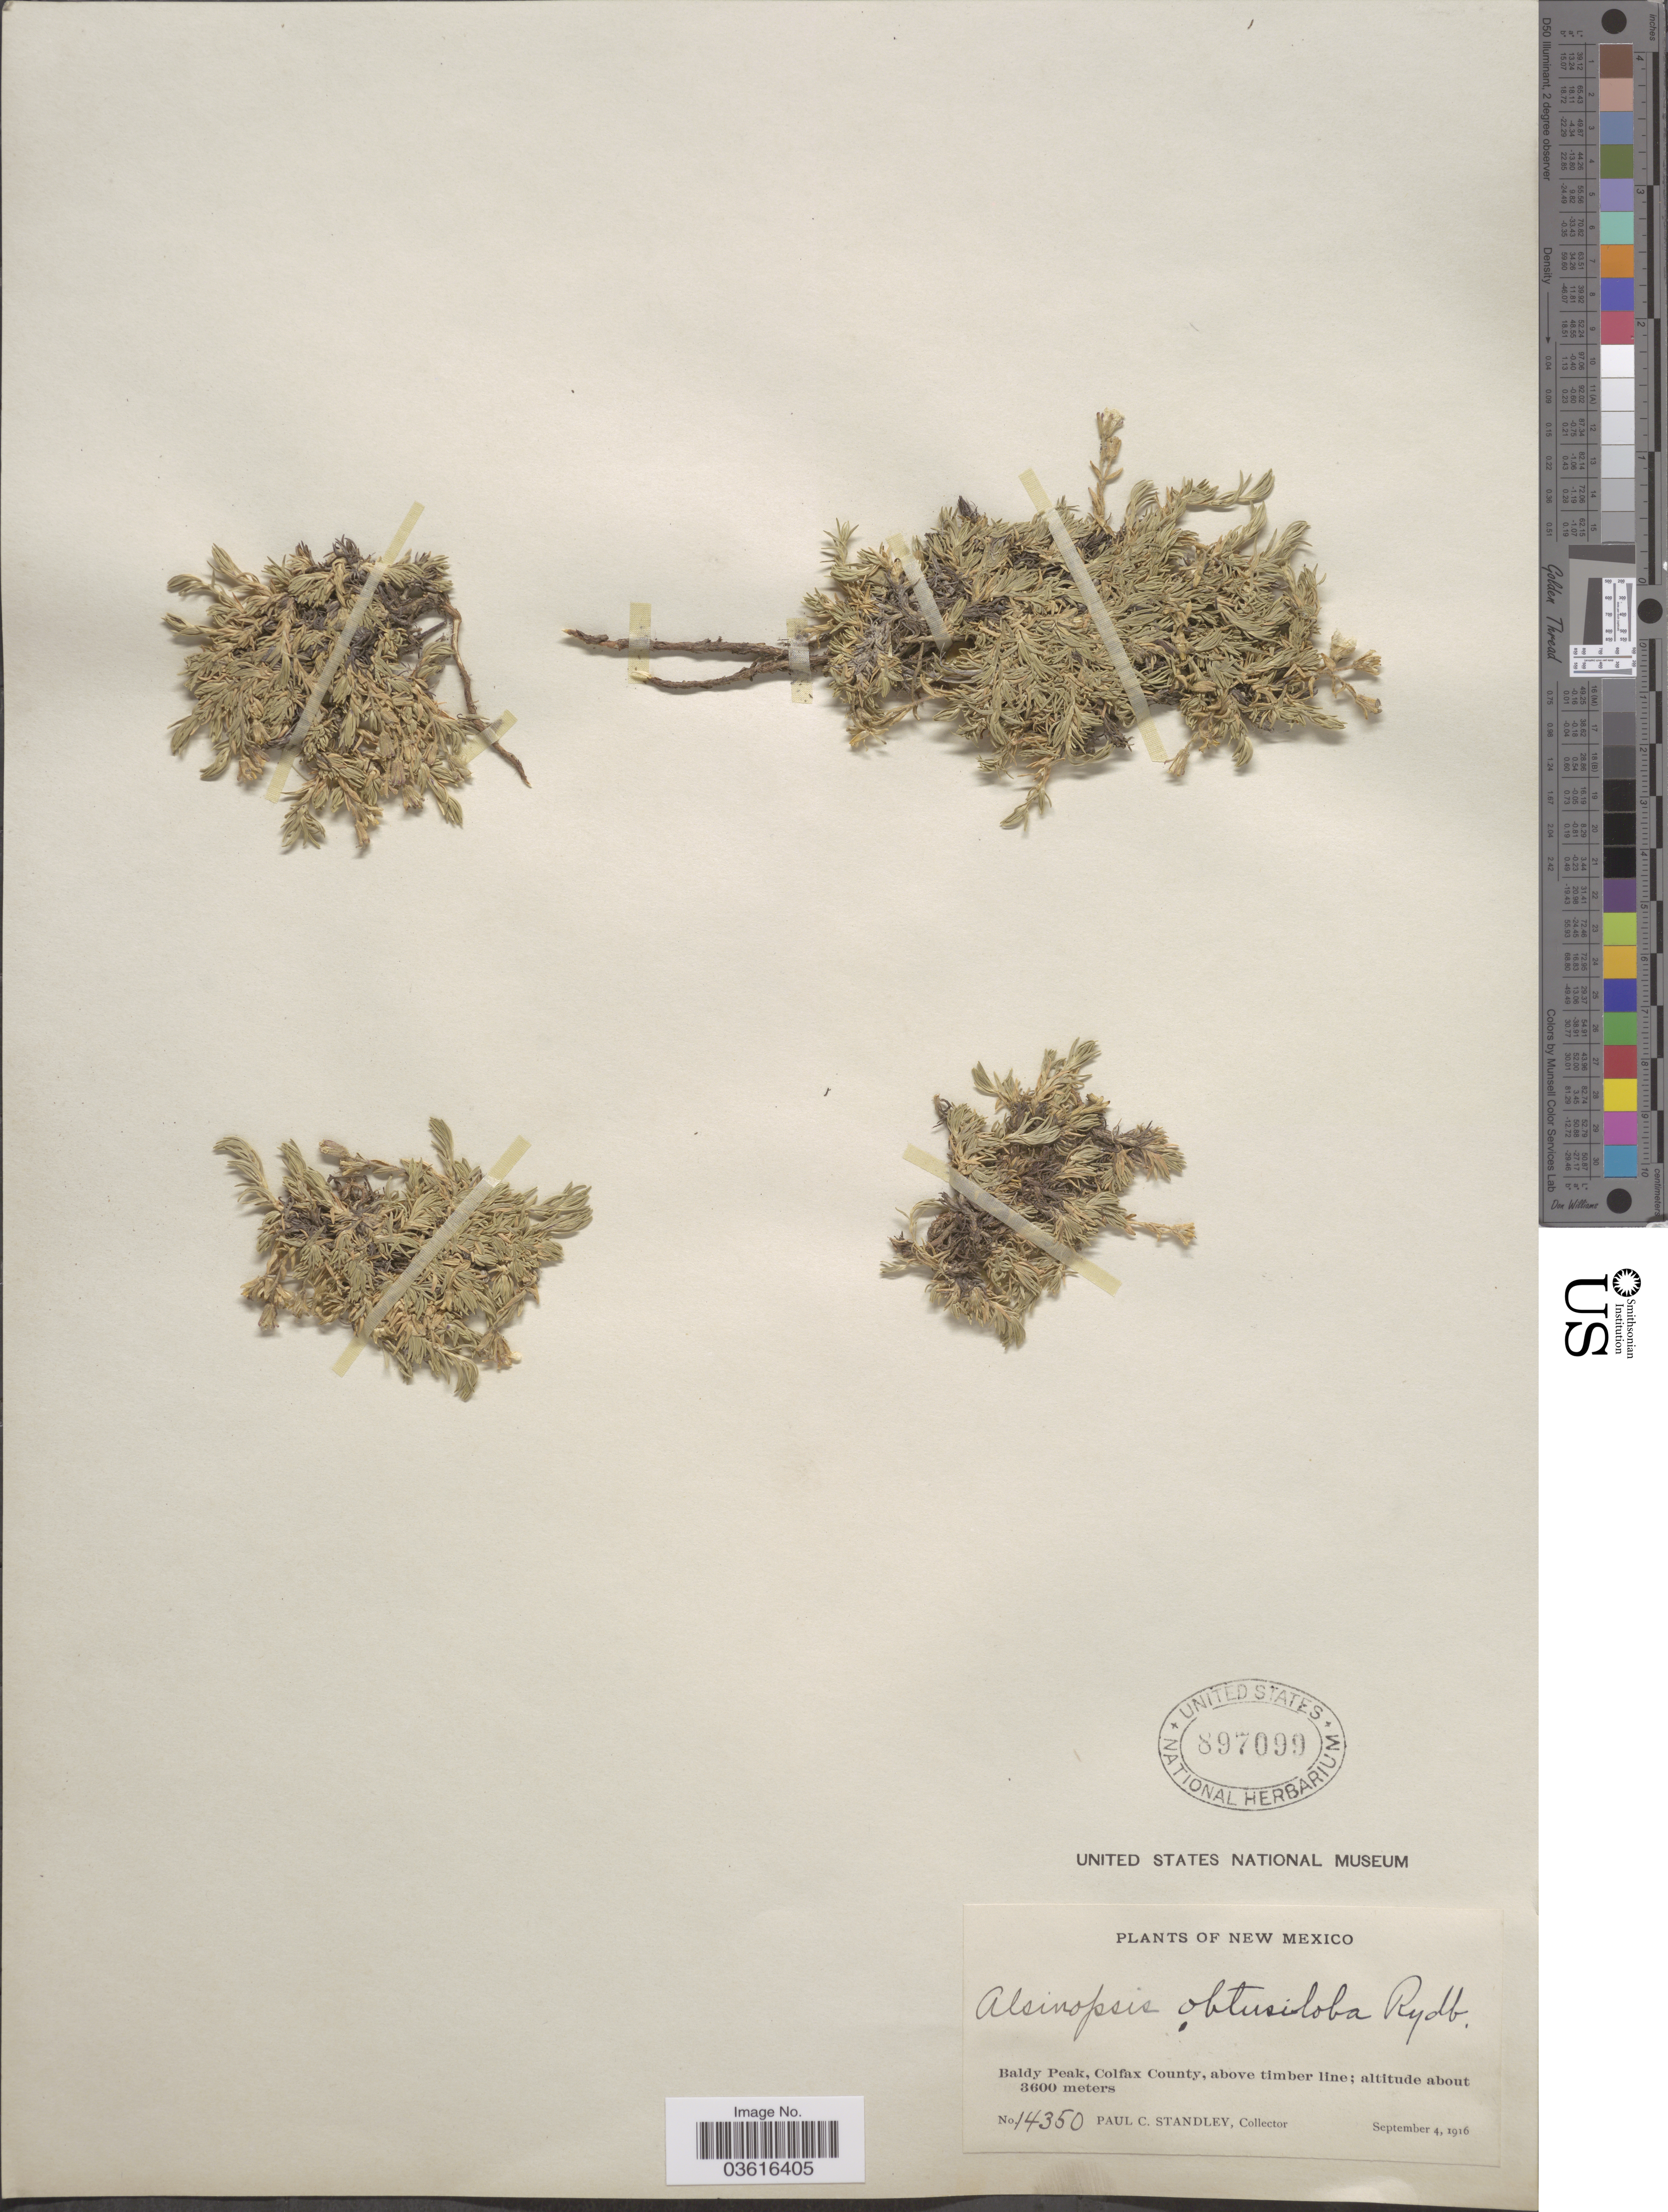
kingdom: Plantae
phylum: Tracheophyta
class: Magnoliopsida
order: Caryophyllales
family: Caryophyllaceae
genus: Cherleria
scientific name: Cherleria obtusiloba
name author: (Rydb.) A.J. Moore & Dillenb.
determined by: Strong, M. T., (US), Smithsonian Institution - National Museum of Natural History (UNITED STATES)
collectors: P. C. Standley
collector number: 14350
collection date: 1916-09-04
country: United States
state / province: New Mexico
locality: Baldy Peak, Colfax County, above timber line.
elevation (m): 3600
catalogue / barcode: US 897099